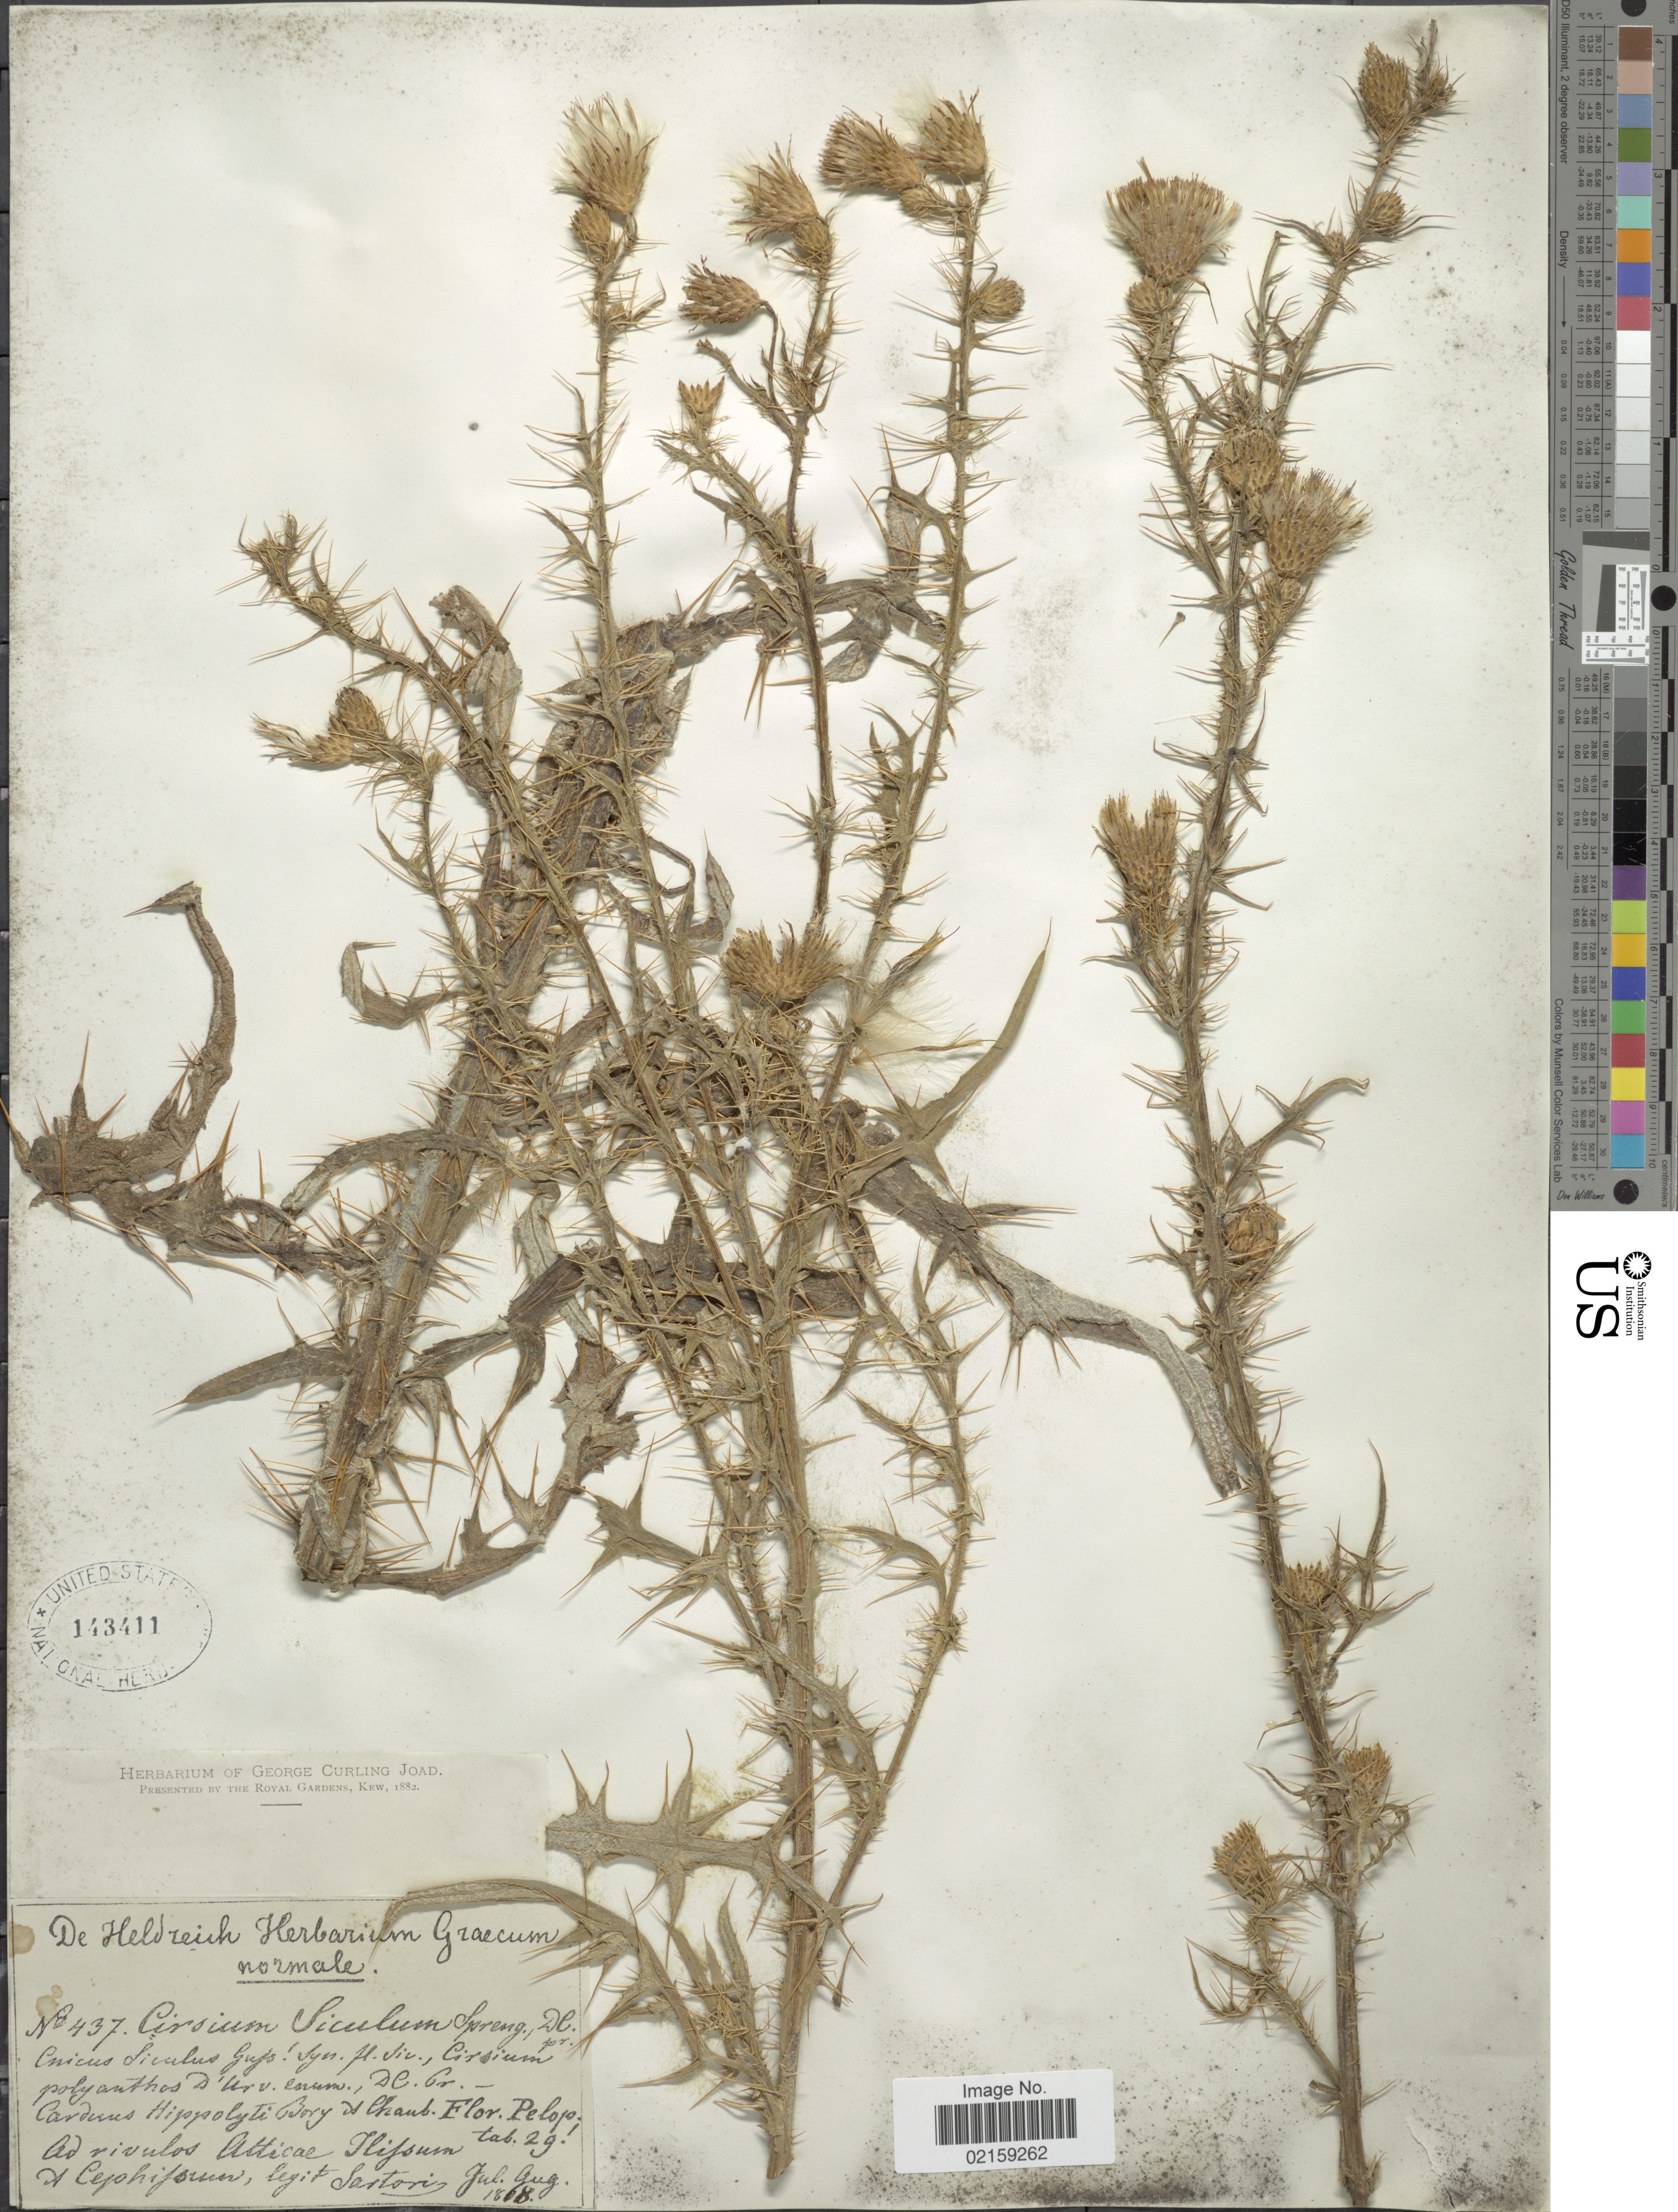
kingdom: Plantae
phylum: Tracheophyta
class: Magnoliopsida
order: Asterales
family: Asteraceae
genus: Galactites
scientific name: Galactites tomentosa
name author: Moench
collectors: Sartori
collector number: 437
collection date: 1868-07/1868-08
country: Greece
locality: Pelop. Ad rivulus Atticae Hifsum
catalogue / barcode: US 143411